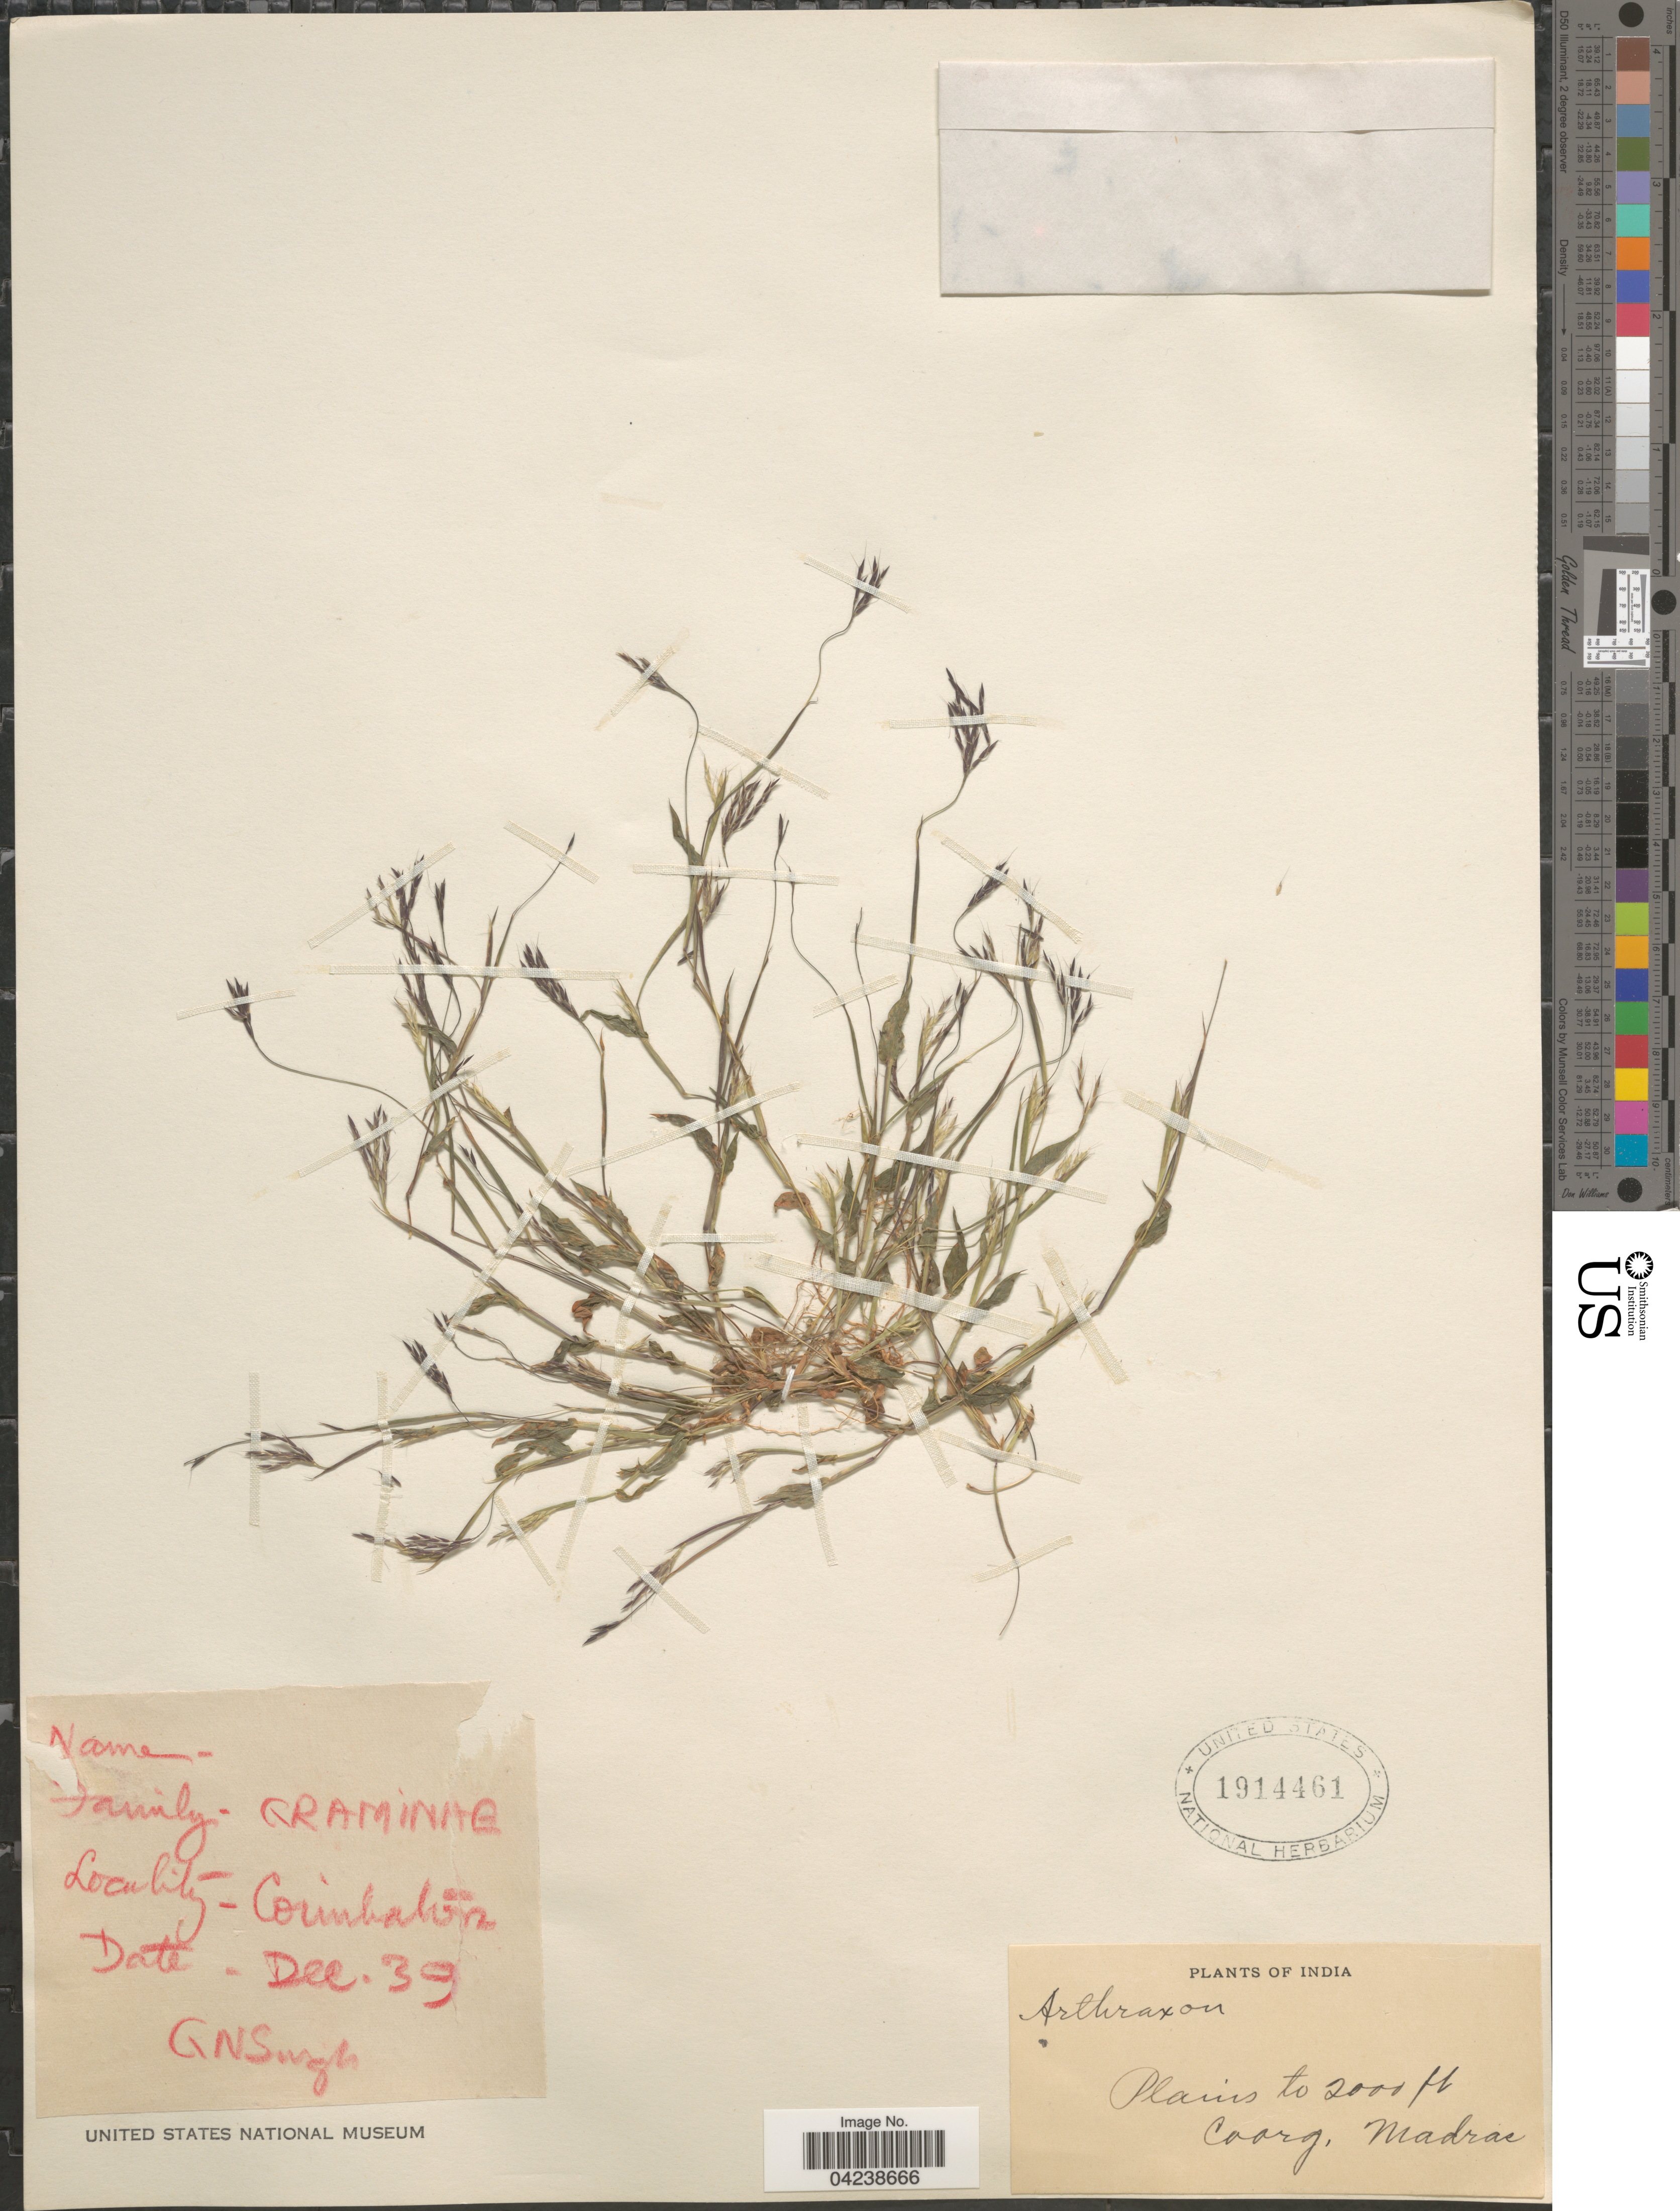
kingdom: Plantae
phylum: Tracheophyta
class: Liliopsida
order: Poales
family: Poaceae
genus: Arthraxon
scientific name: Arthraxon sp.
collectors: G. Singh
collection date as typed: Transcribed d/m/y: /12/39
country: India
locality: Coimbator. Coorg, Madras.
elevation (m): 610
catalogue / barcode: US 1914461